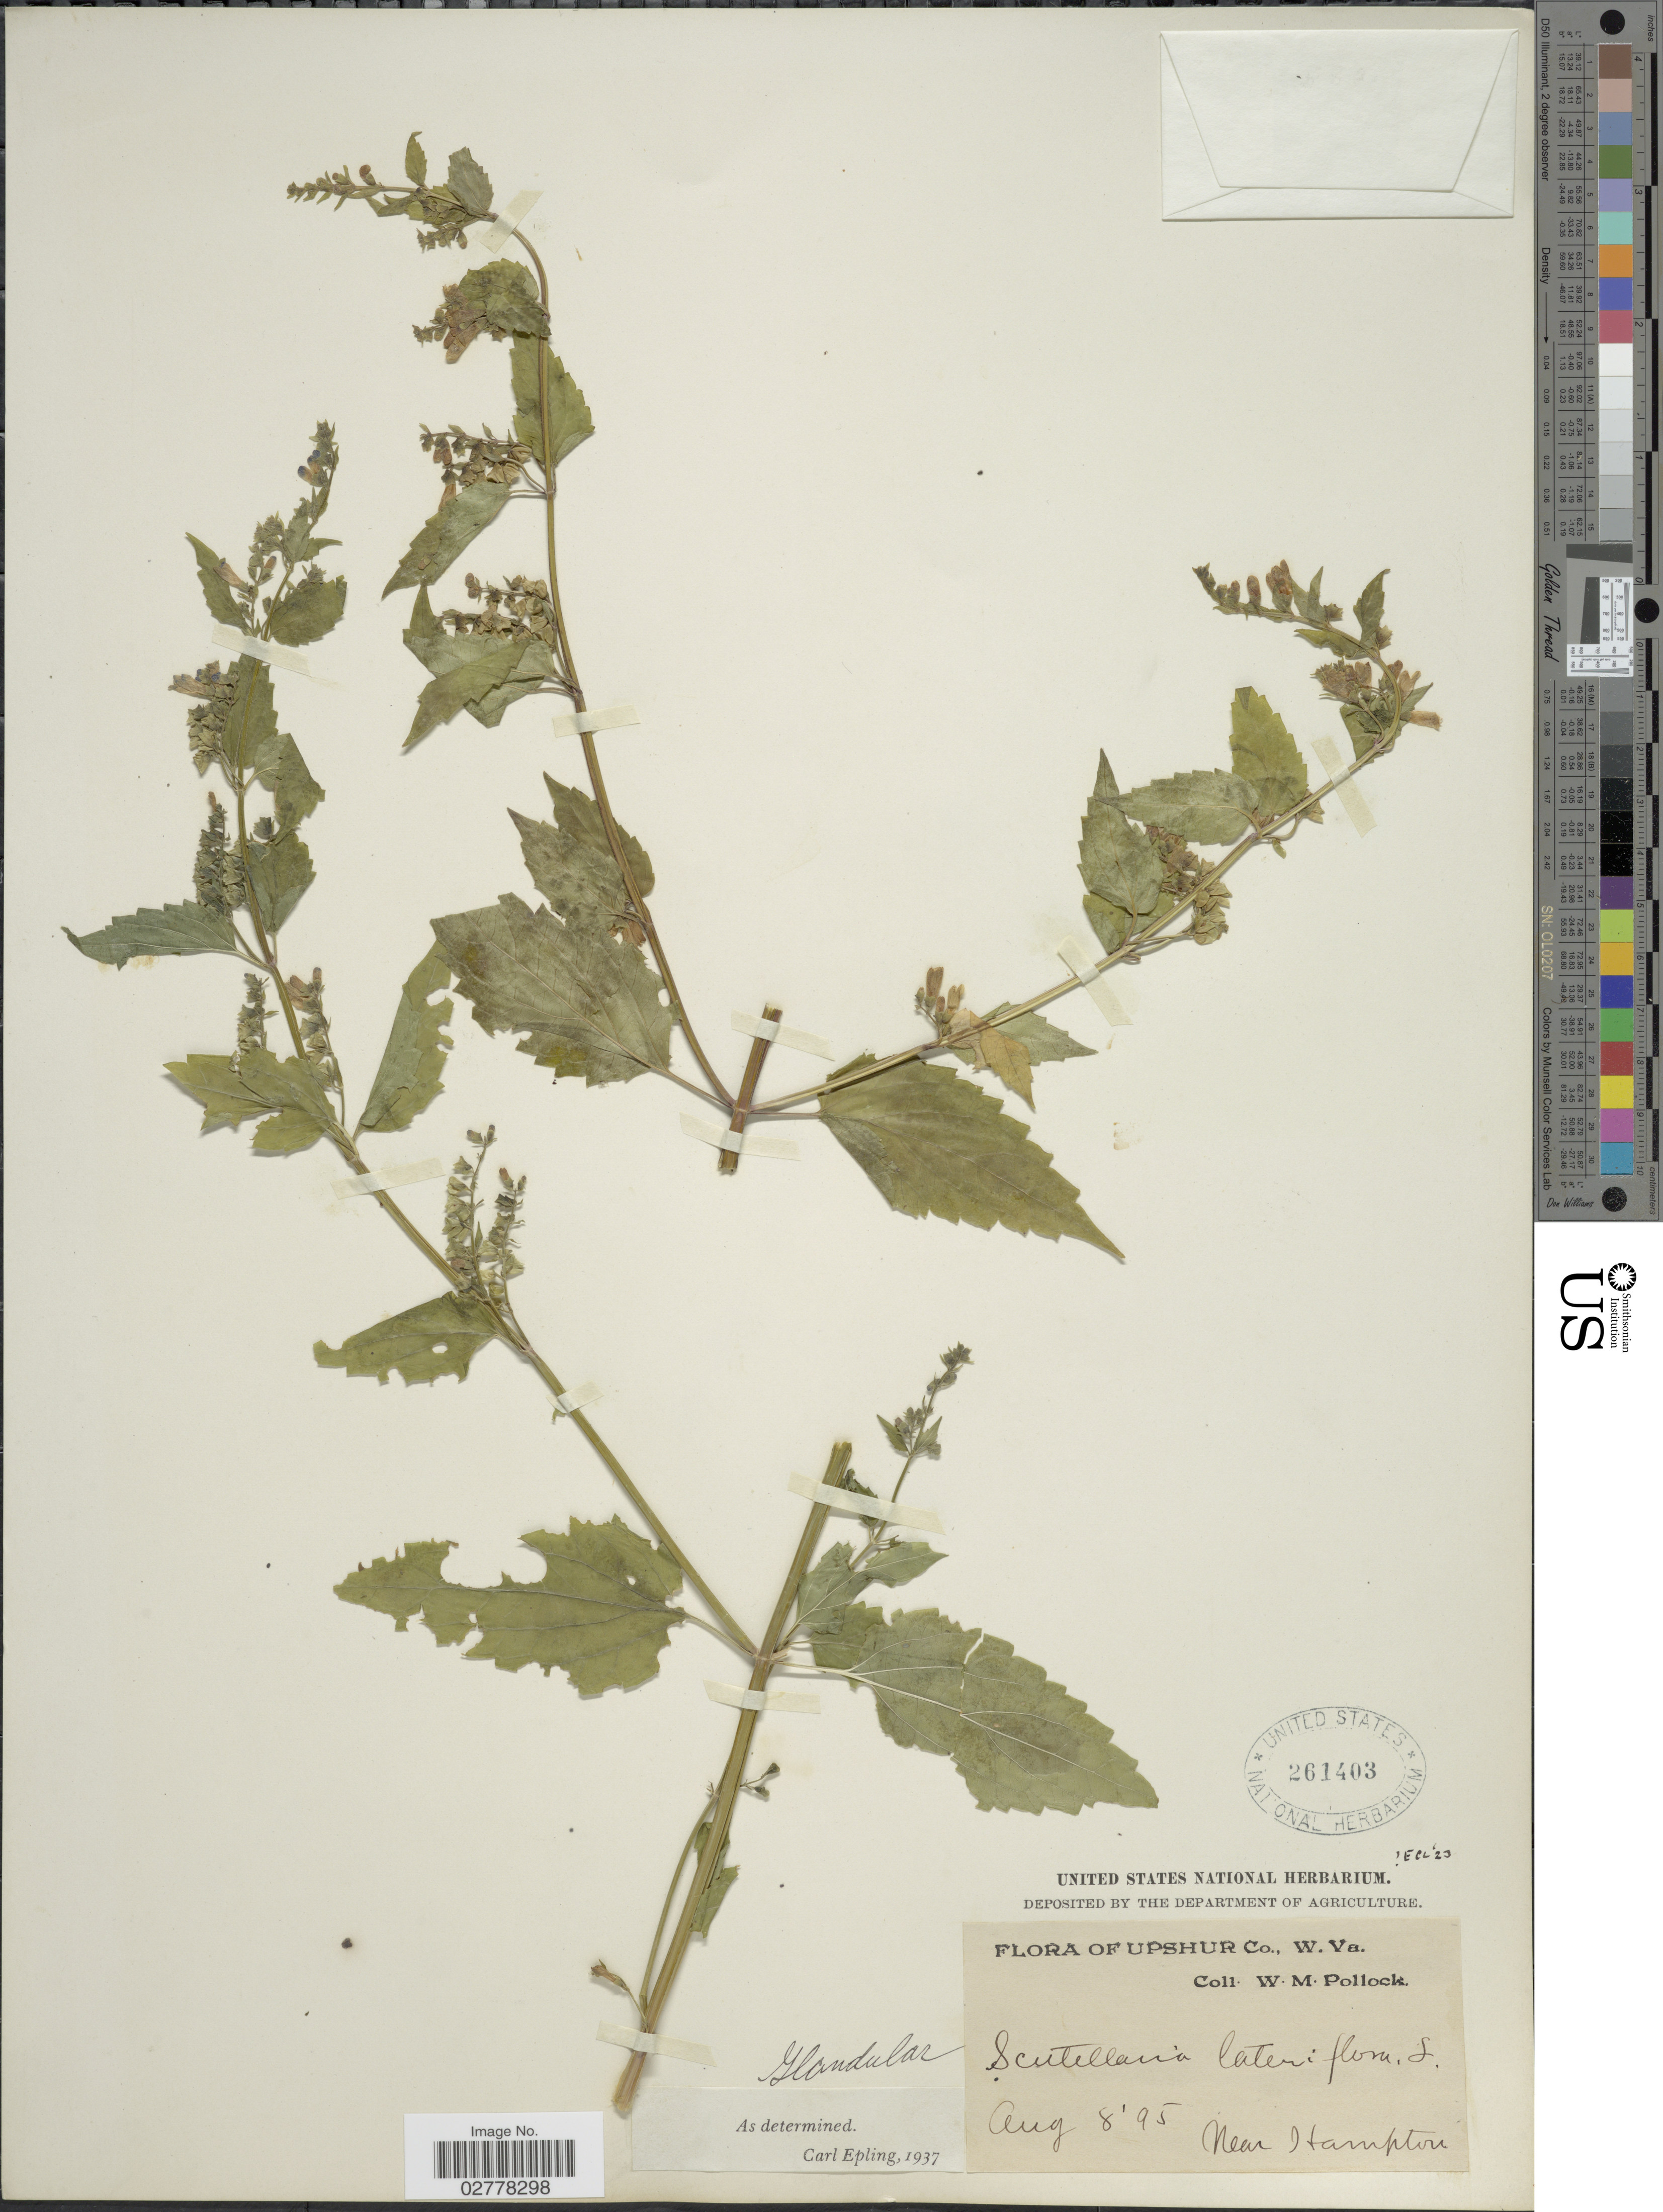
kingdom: Plantae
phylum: Tracheophyta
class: Magnoliopsida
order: Lamiales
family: Lamiaceae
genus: Scutellaria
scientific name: Scutellaria lateriflora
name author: L.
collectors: W. M. Pollock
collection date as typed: Transcribed d/m/y: 8/8/95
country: United States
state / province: West Virginia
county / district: Upshur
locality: Near Hampton.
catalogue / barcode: US 261403